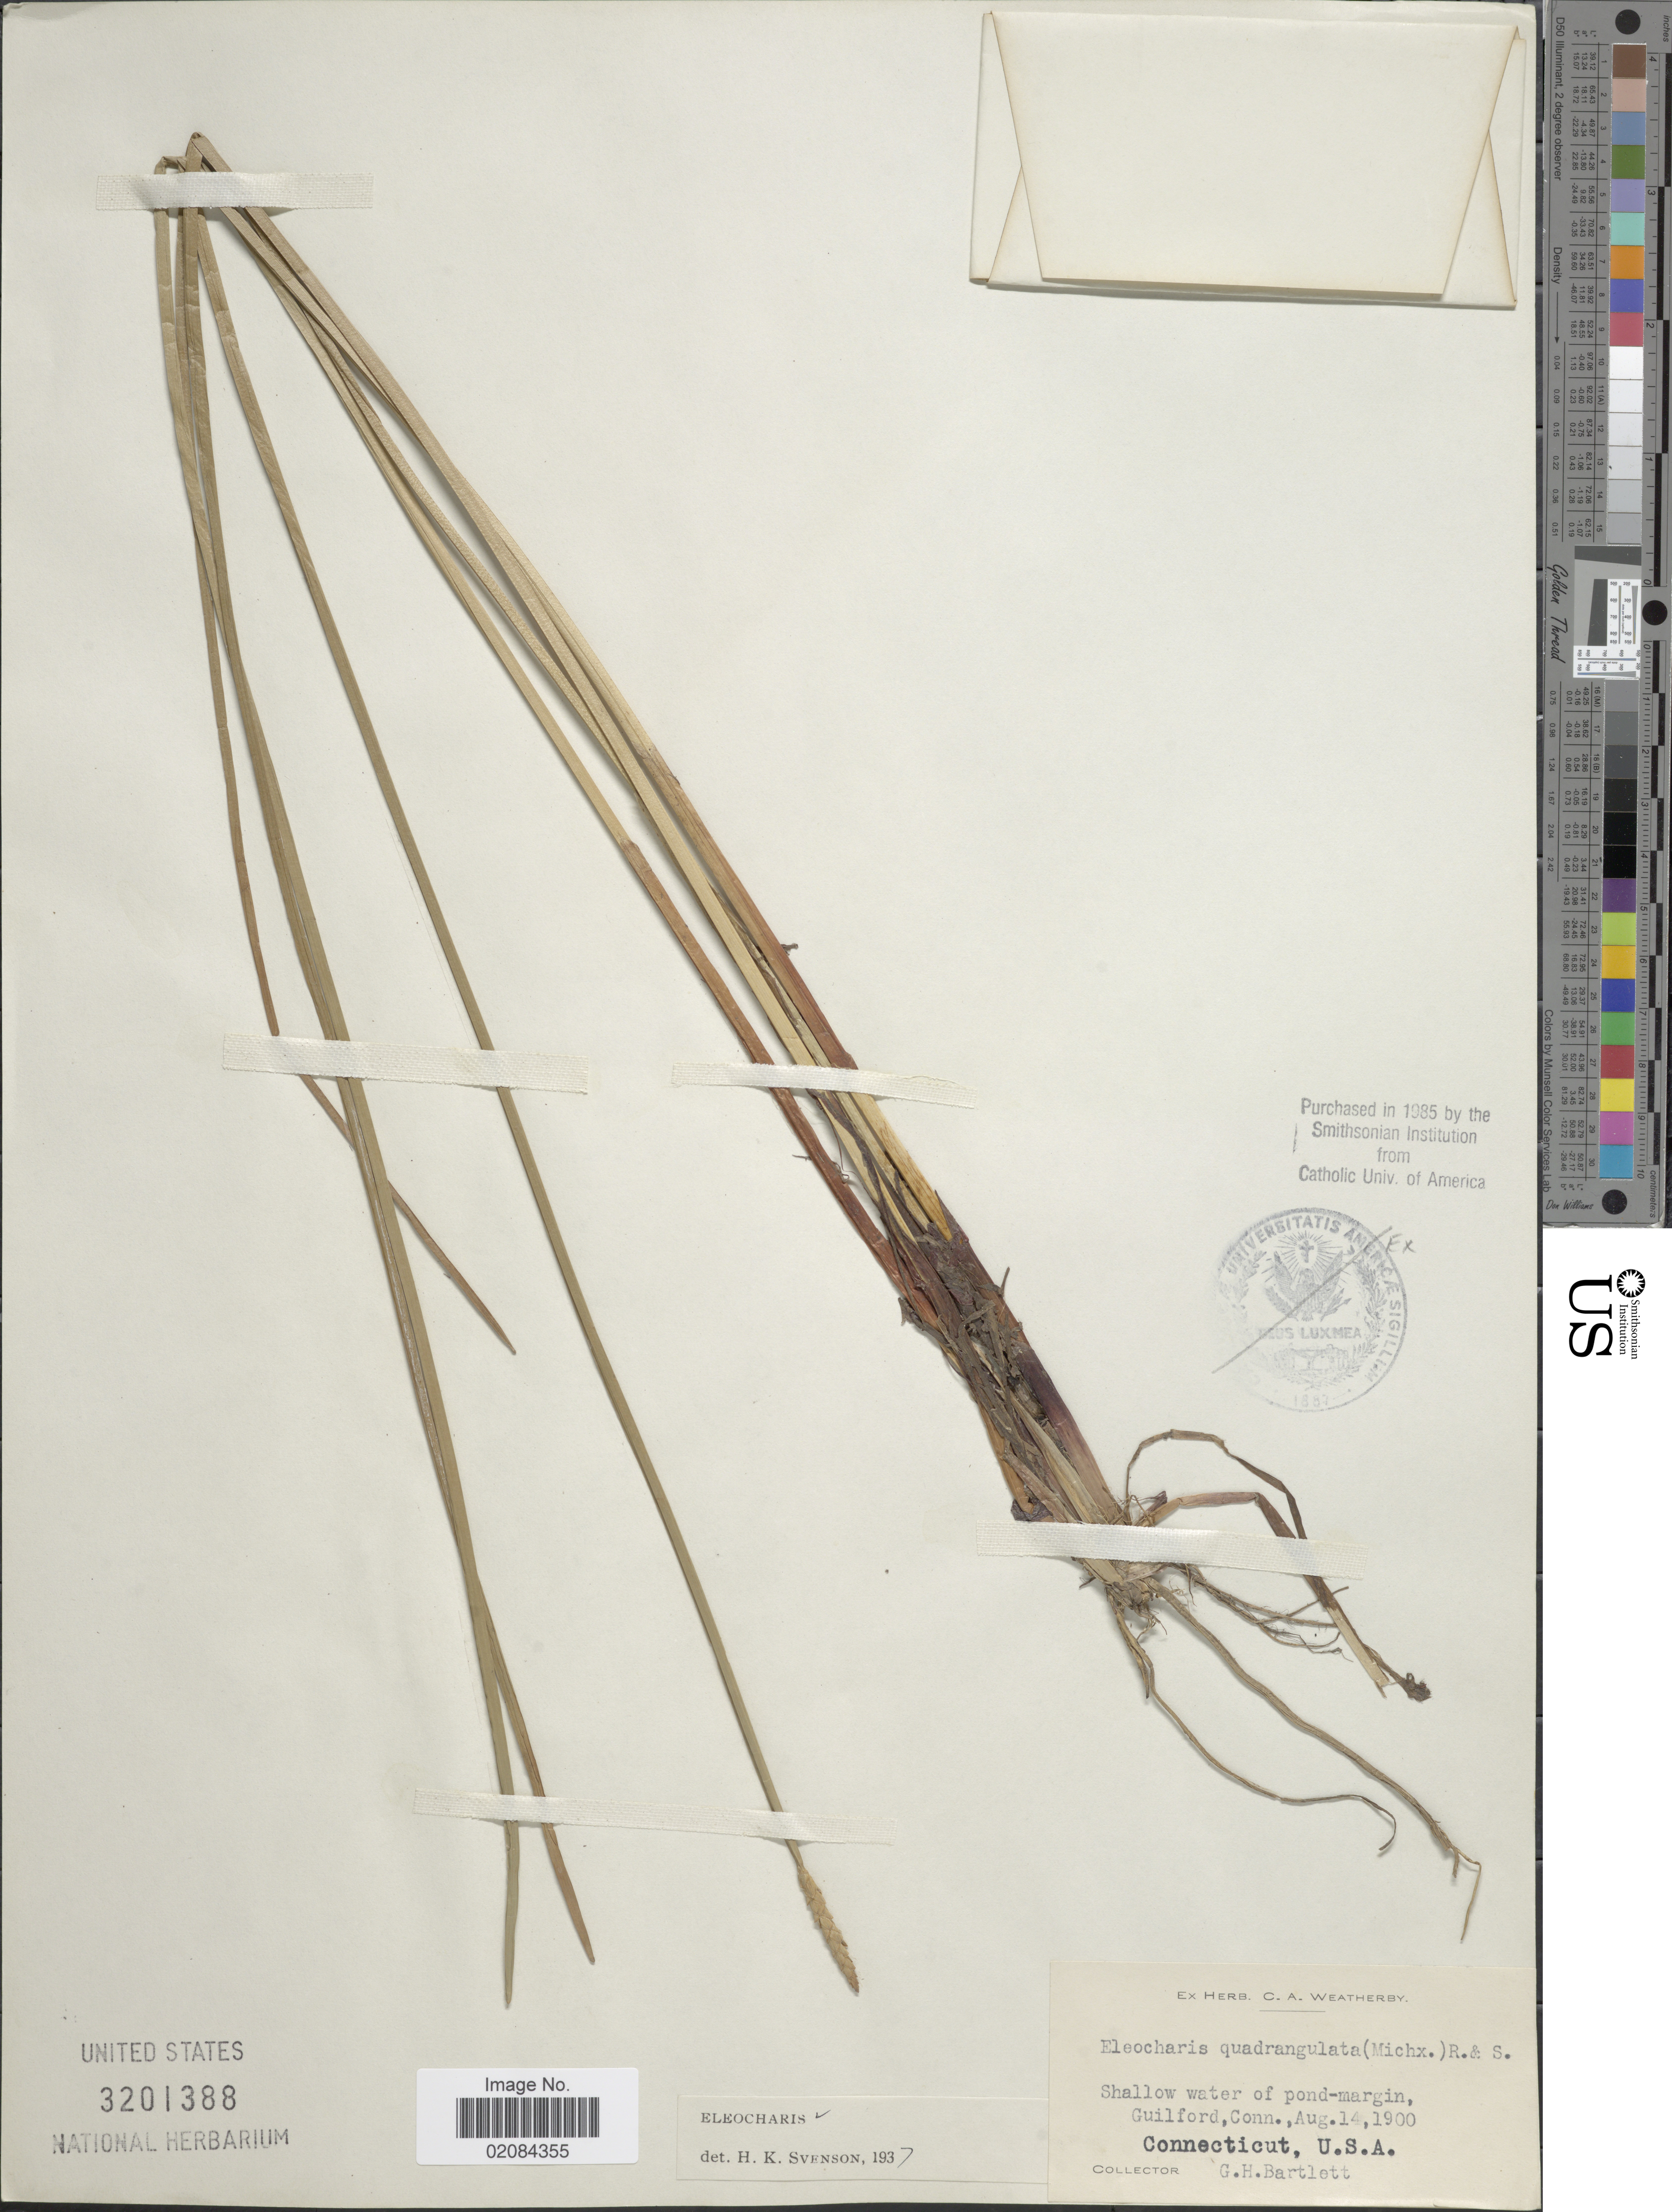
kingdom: Plantae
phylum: Tracheophyta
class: Liliopsida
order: Poales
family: Cyperaceae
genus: Eleocharis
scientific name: Eleocharis quadrangulata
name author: (Michx.) Roem. & Schult.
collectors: G. Bartlett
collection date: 1900-08-14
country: United States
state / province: Connecticut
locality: Shallow water of pond-margin Guilford, Conn.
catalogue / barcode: US 3201388